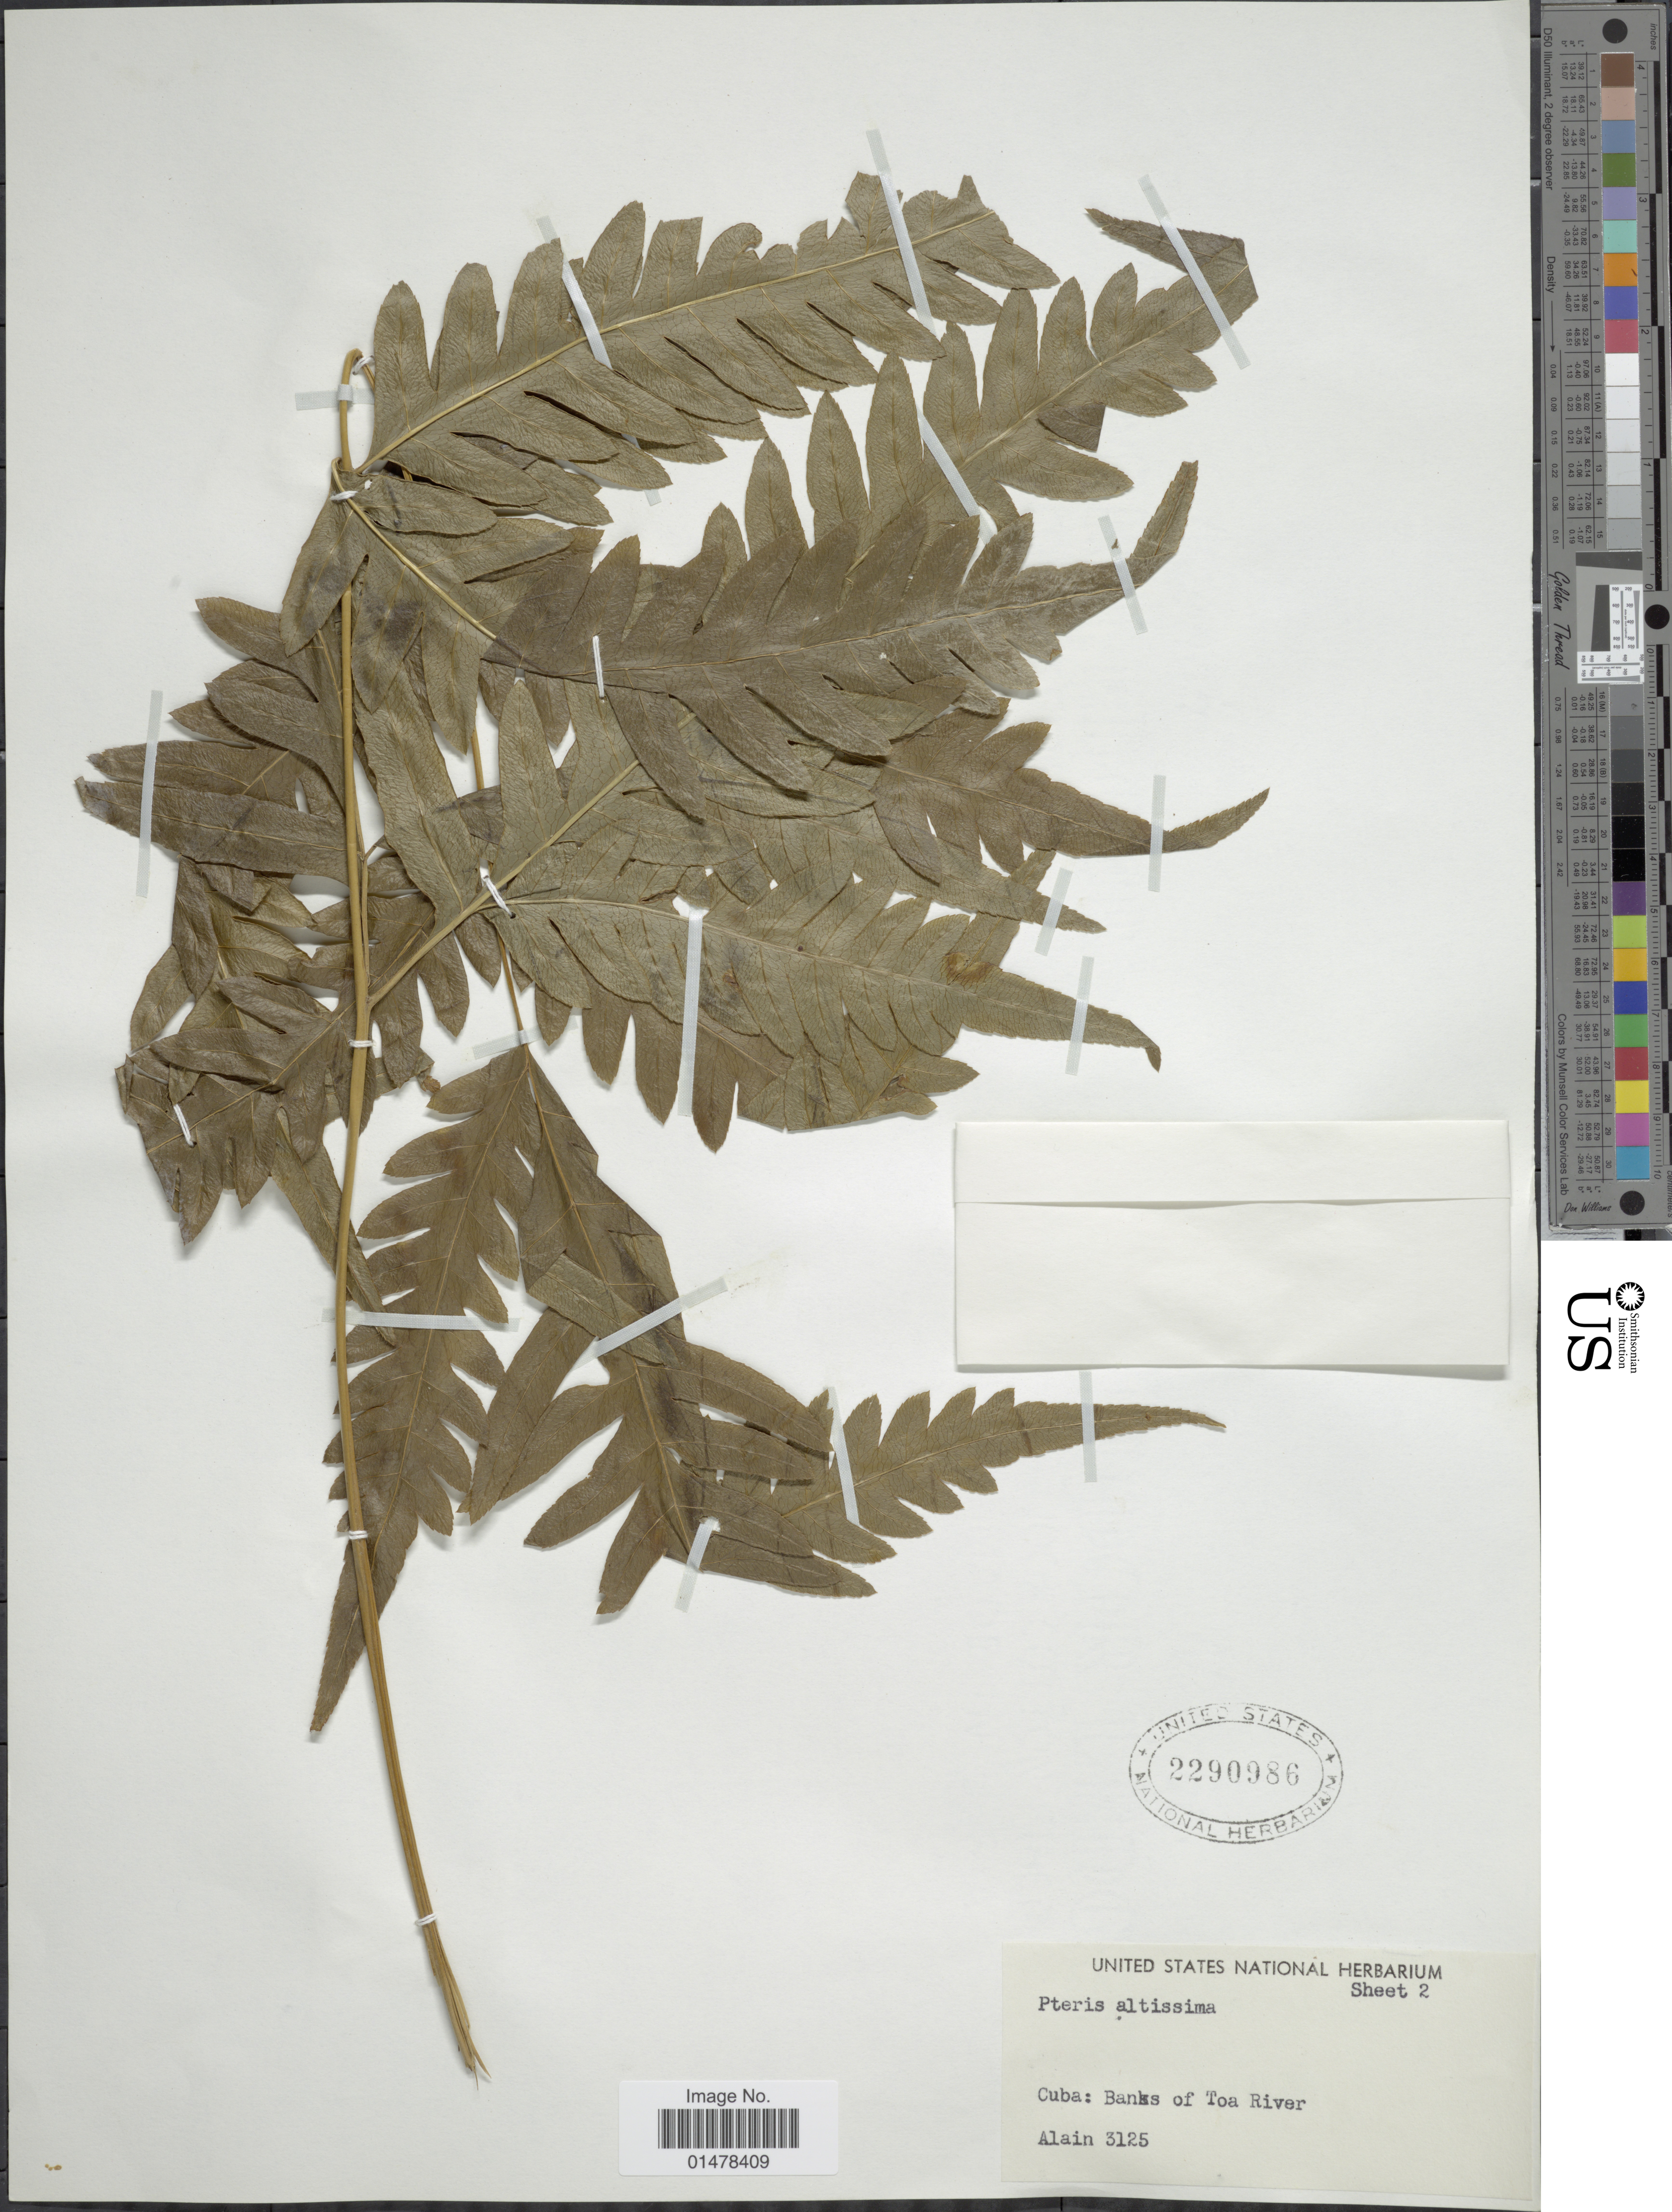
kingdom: Plantae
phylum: Tracheophyta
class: Polypodiopsida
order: Polypodiales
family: Pteridaceae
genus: Pteris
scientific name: Pteris altissima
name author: Poir.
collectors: Bro. Alain - DO NOT USE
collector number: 3125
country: Cuba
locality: Cuba: Banks of Tao River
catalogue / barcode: US 2290986